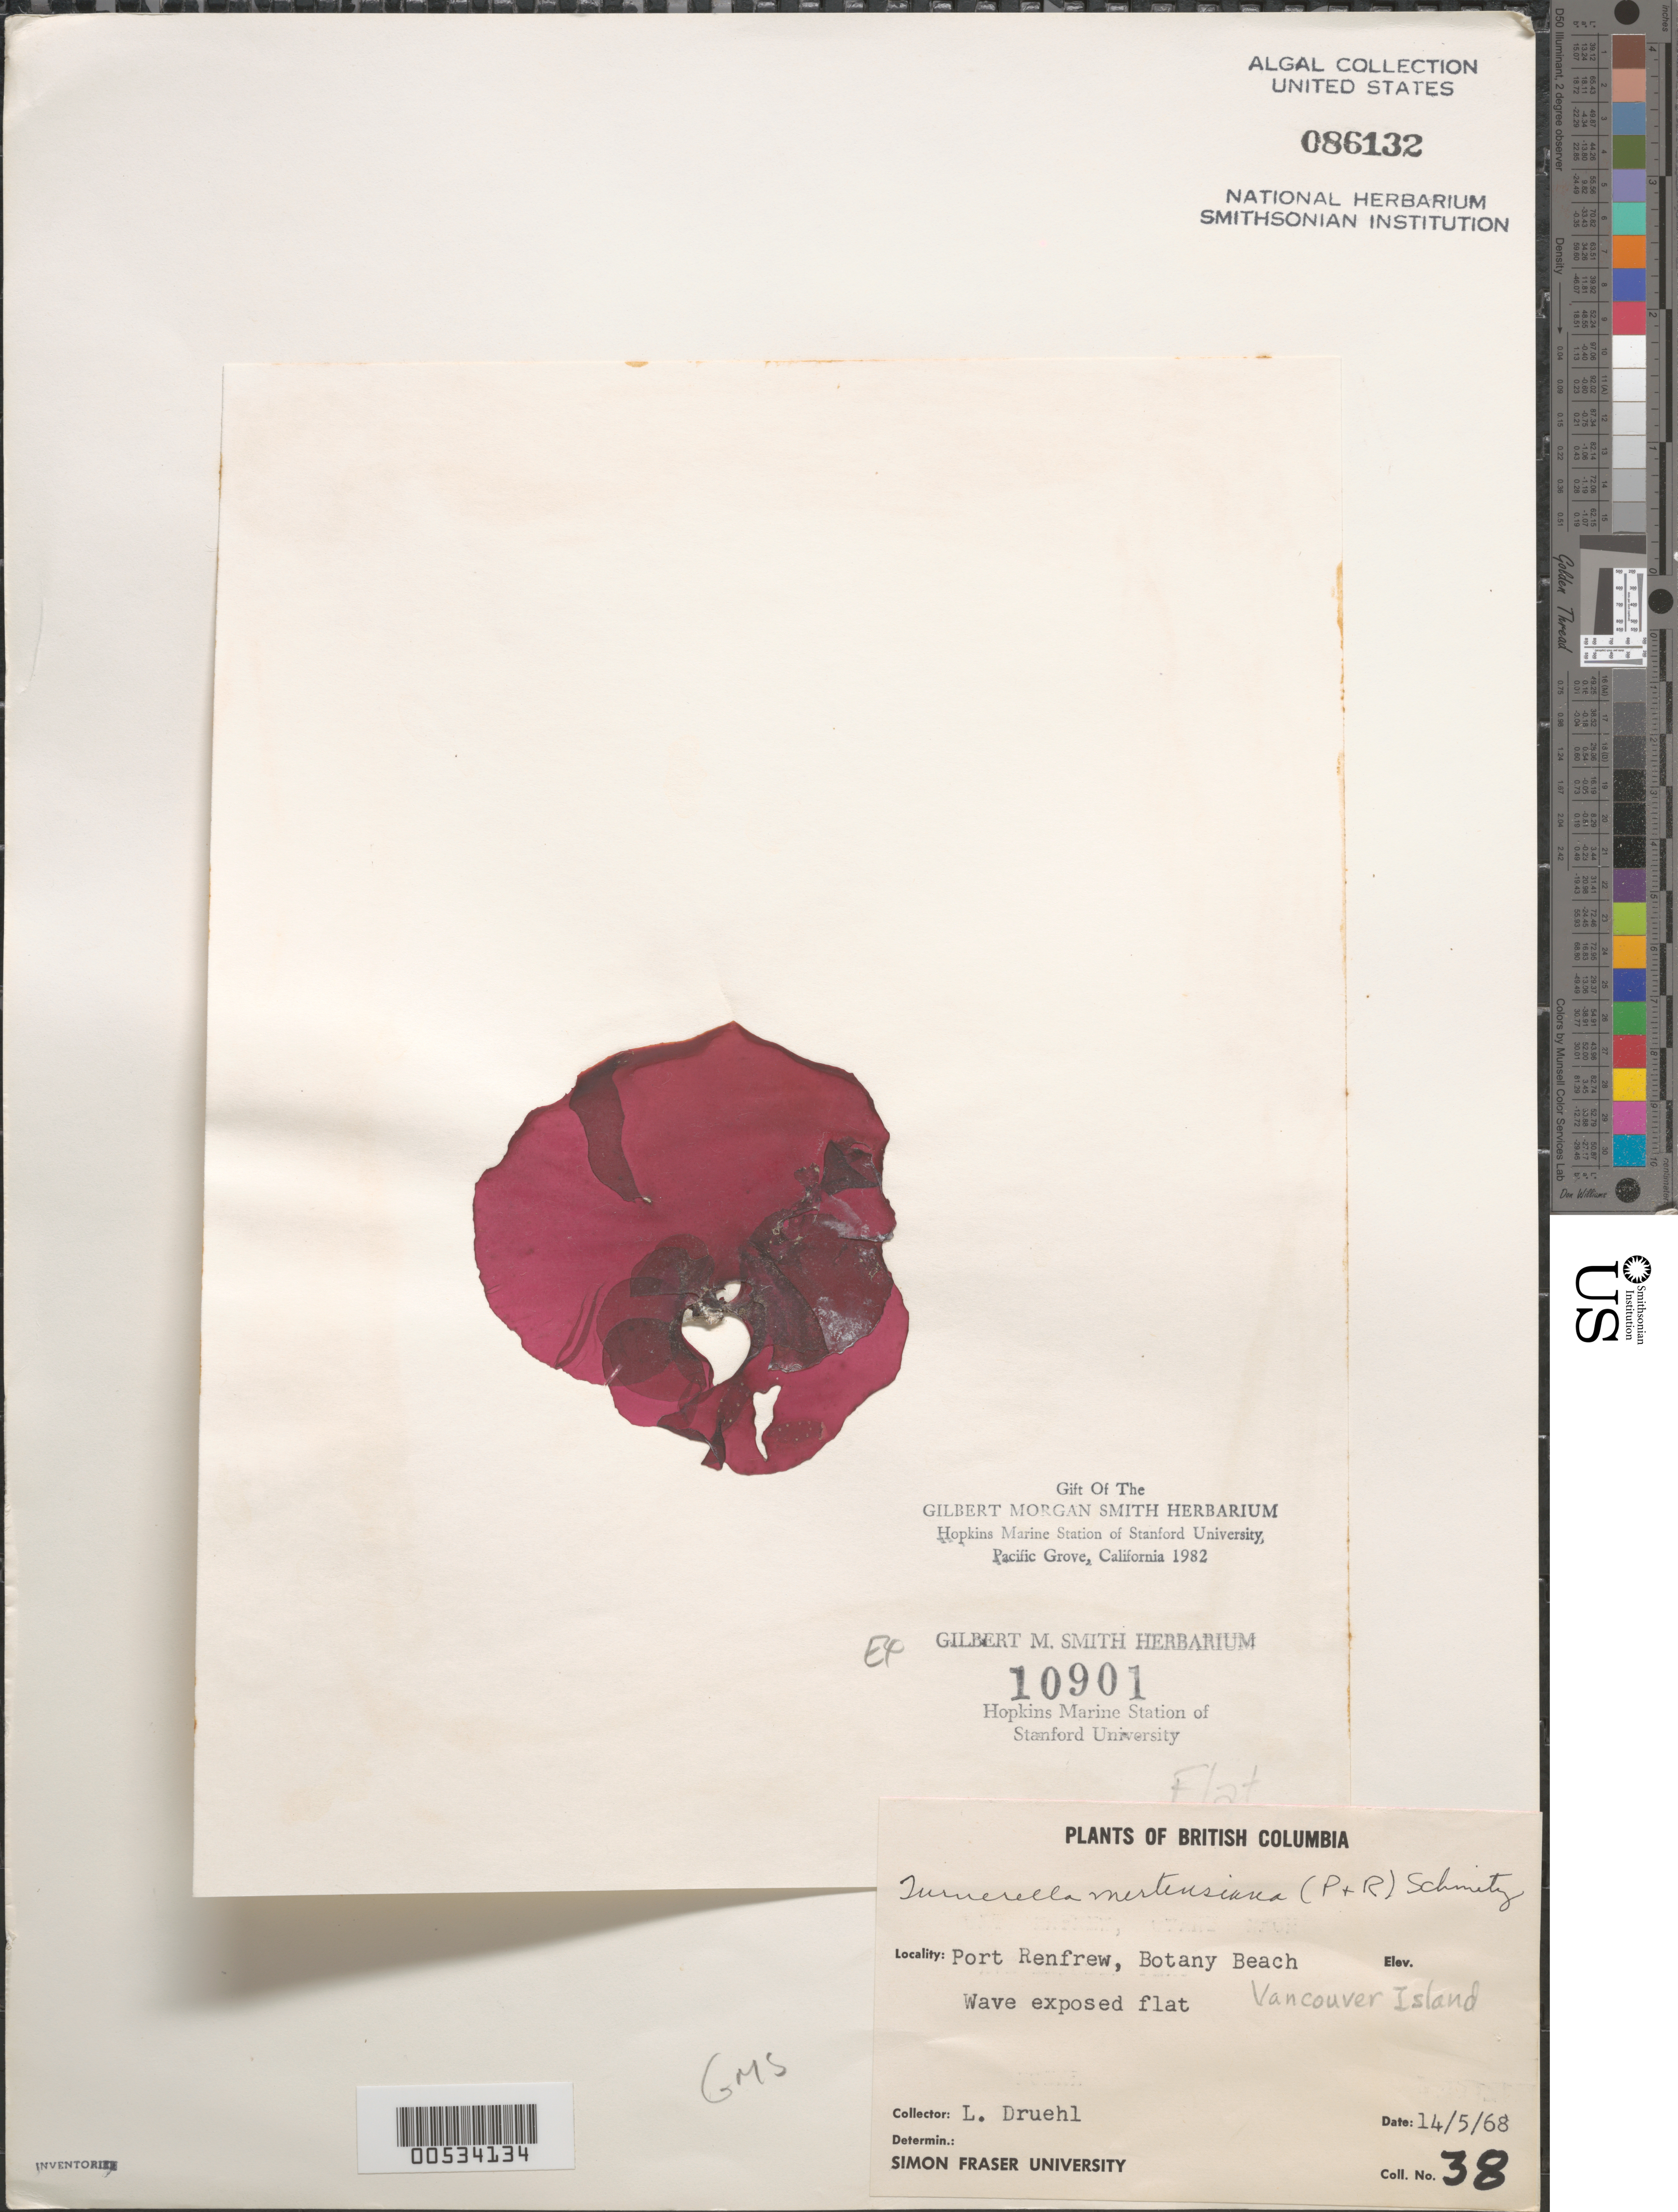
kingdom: Plantae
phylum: Rhodophyta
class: Florideophyceae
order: Gigartinales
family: Furcellariaceae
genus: Turnerella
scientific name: Turnerella mertensiana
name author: (Postels & Rupr.) F. Schmitz in Rosenv.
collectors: L. Druehl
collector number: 38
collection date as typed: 14 May 1968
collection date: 1968-05-14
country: Canada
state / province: British Columbia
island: Vancouver Island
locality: Port Renfrew, Botany Beach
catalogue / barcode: US 86132